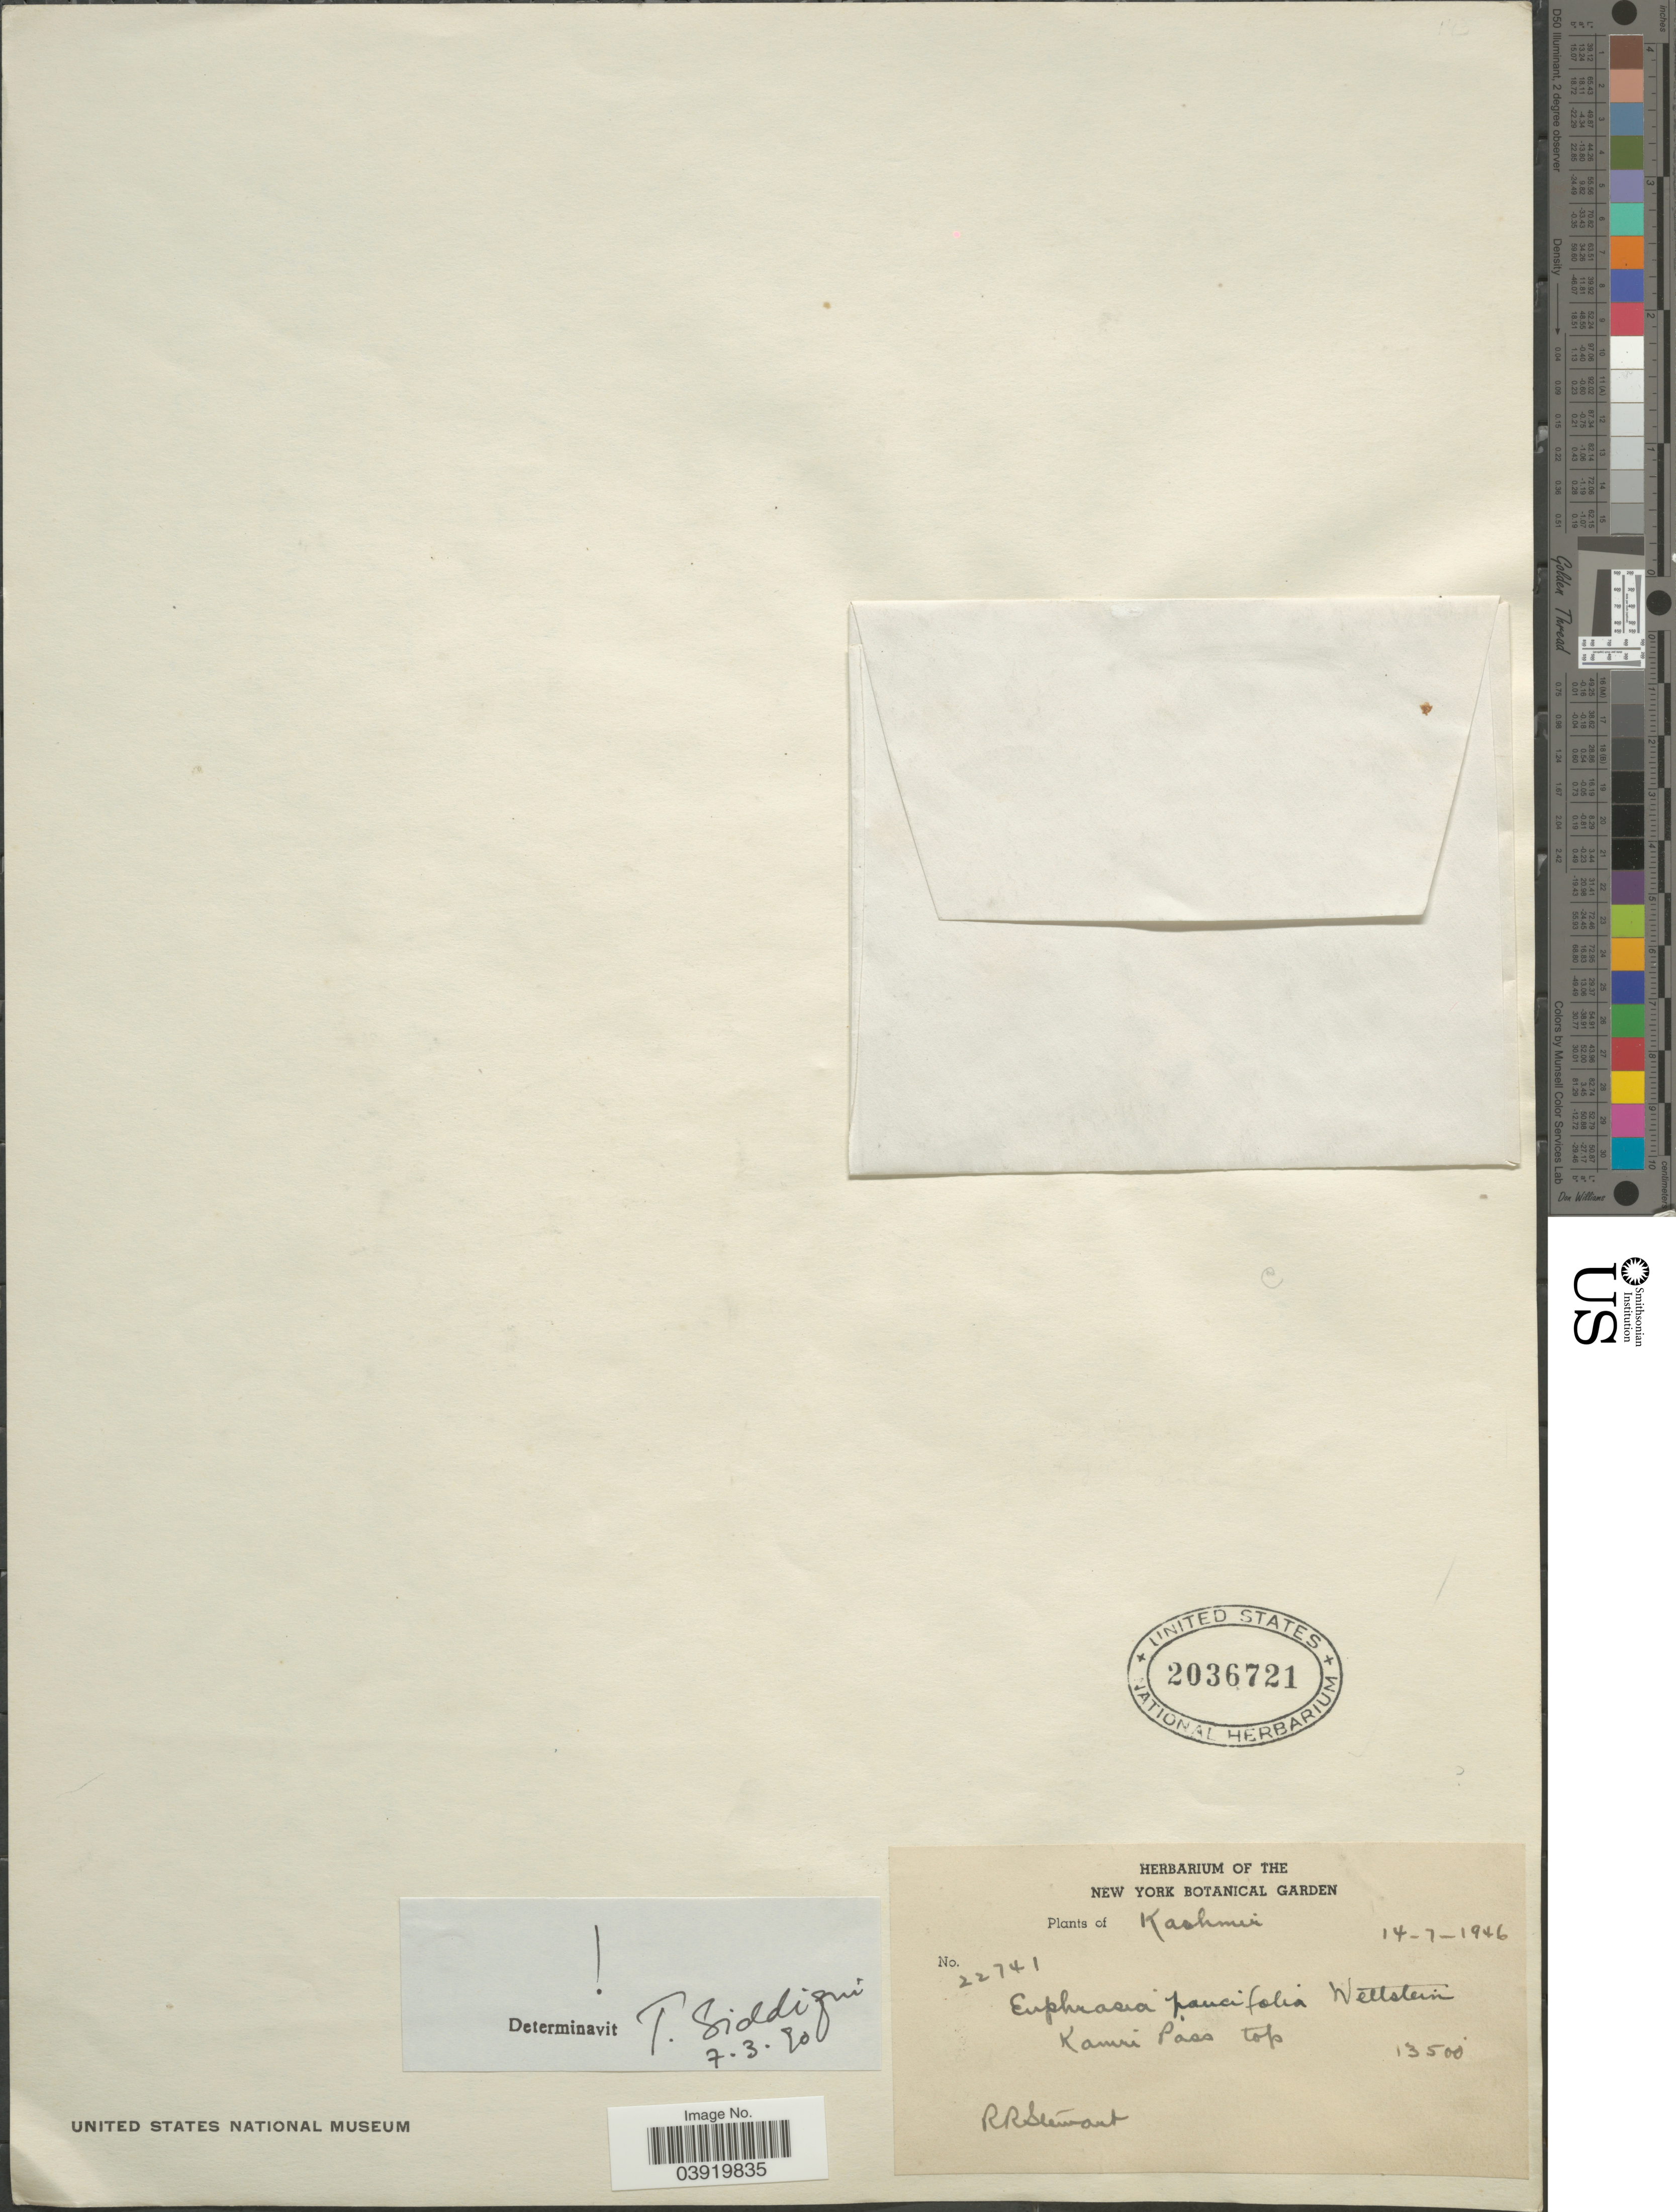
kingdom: Plantae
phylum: Tracheophyta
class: Magnoliopsida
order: Lamiales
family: Orobanchaceae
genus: Euphrasia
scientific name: Euphrasia paucifolia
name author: Wettst.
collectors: R. Stewart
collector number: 22741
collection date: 1946-07-14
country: India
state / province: Jammu and Kashmir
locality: Kashmir. Kamri Pass top.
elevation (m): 4115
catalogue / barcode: US 2036721